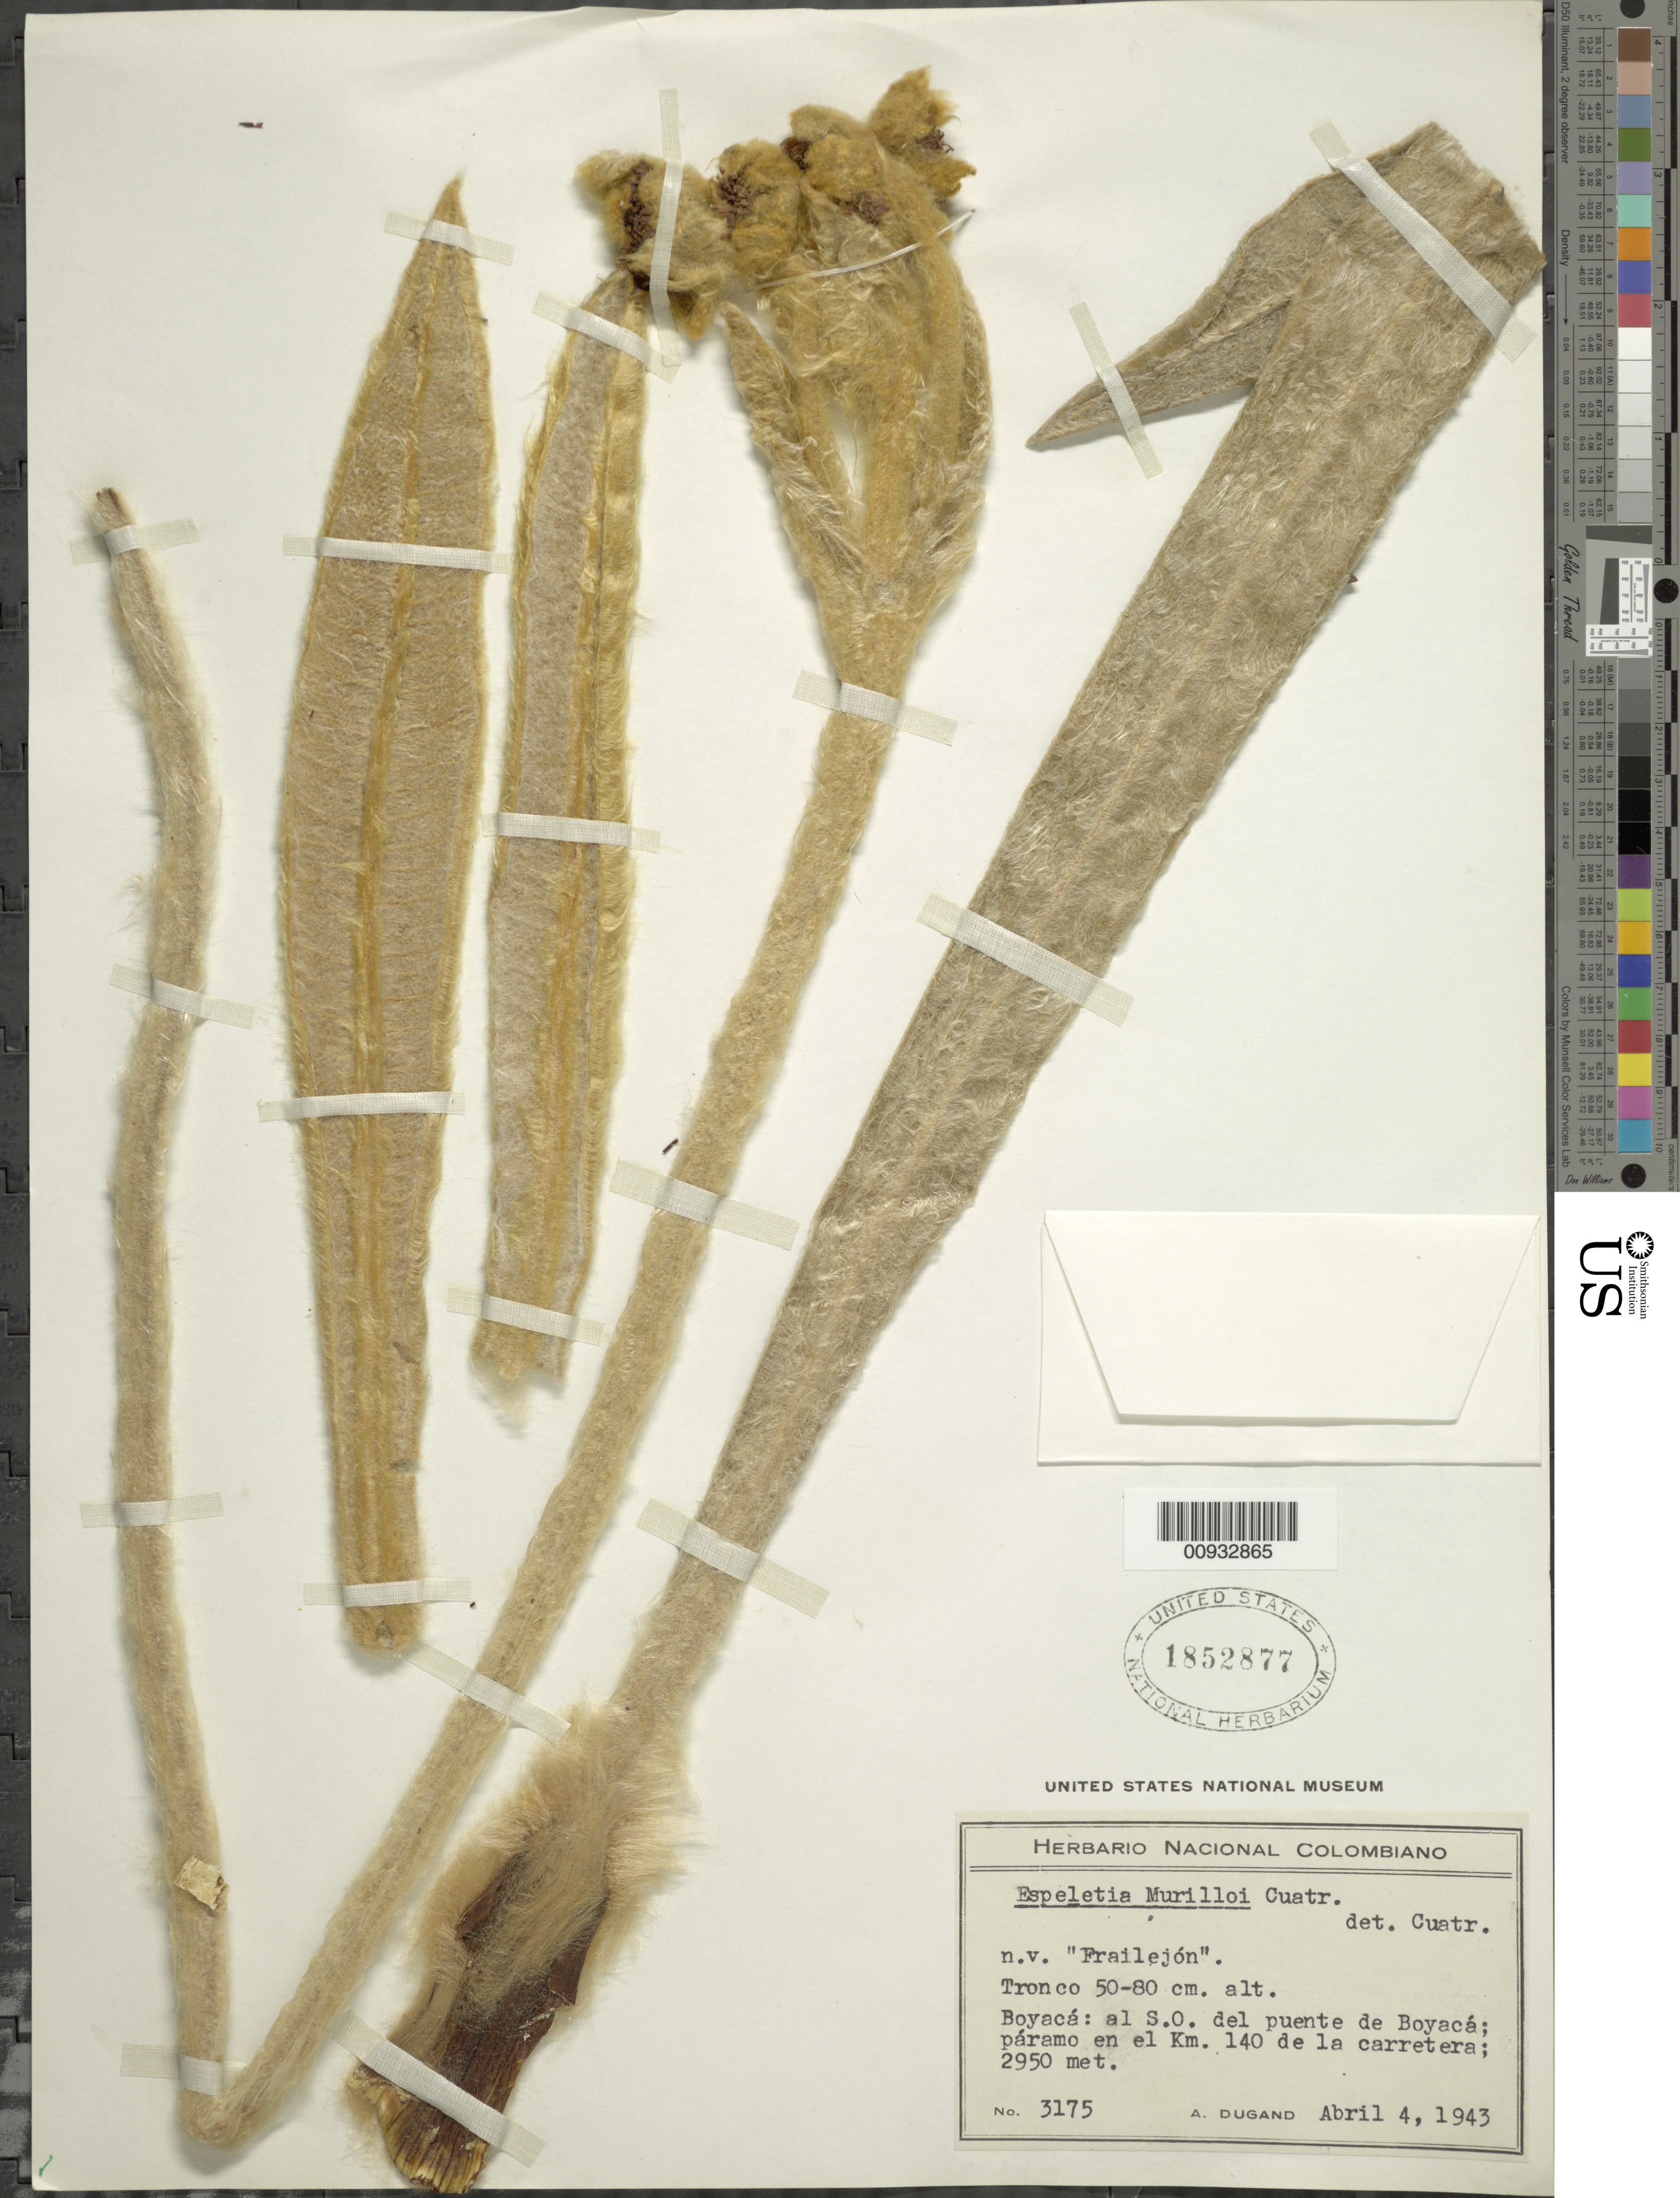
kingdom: Plantae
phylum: Tracheophyta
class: Magnoliopsida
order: Asterales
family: Asteraceae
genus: Espeletia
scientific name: Espeletia murilloi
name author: Cuatrec.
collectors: A. Dugand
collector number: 3175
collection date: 1943-04-04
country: Colombia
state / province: Boyacá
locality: Al S. O. del puente de Boyaca, paramo en el Km 140 de la carretera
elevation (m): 2950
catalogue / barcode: US 1852877